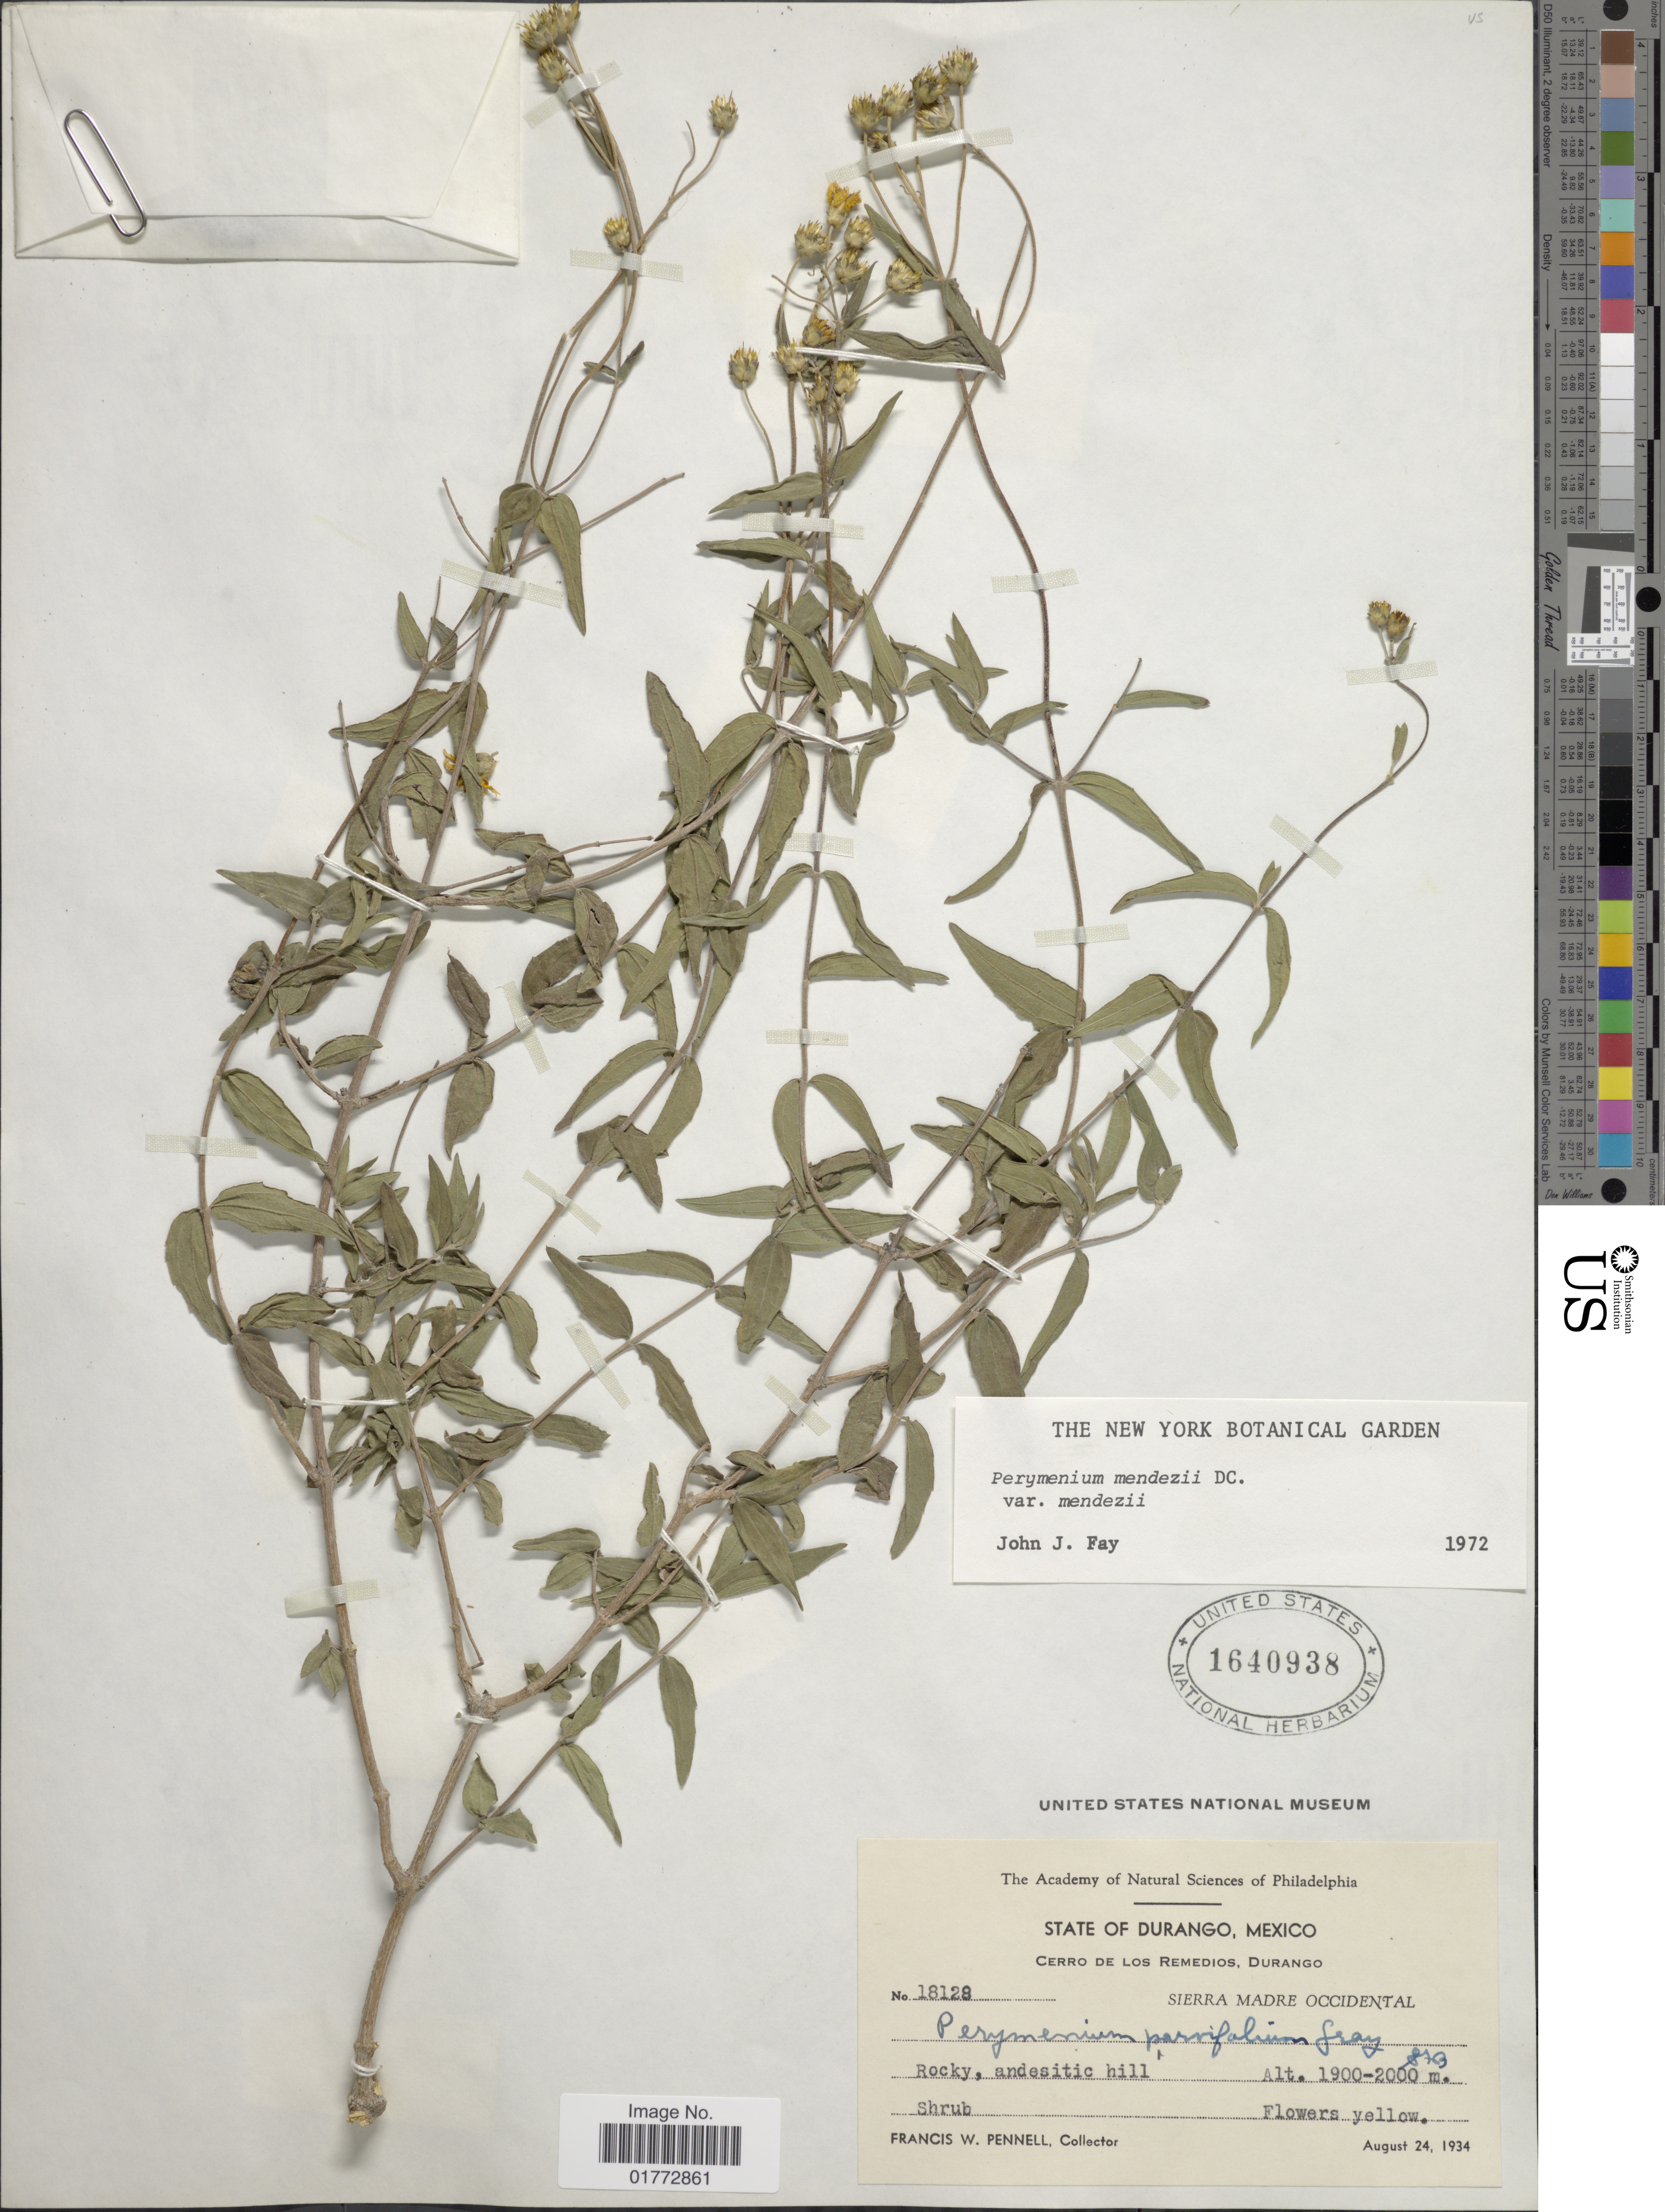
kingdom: Plantae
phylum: Tracheophyta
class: Magnoliopsida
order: Asterales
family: Asteraceae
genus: Perymenium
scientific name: Perymenium mendezii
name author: DC.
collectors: F. W. Pennell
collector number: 18128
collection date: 1934-08-24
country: Mexico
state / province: Durango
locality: Cerro de los Remedios, Sierra Madre Occidental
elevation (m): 1900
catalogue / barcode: US 1640938